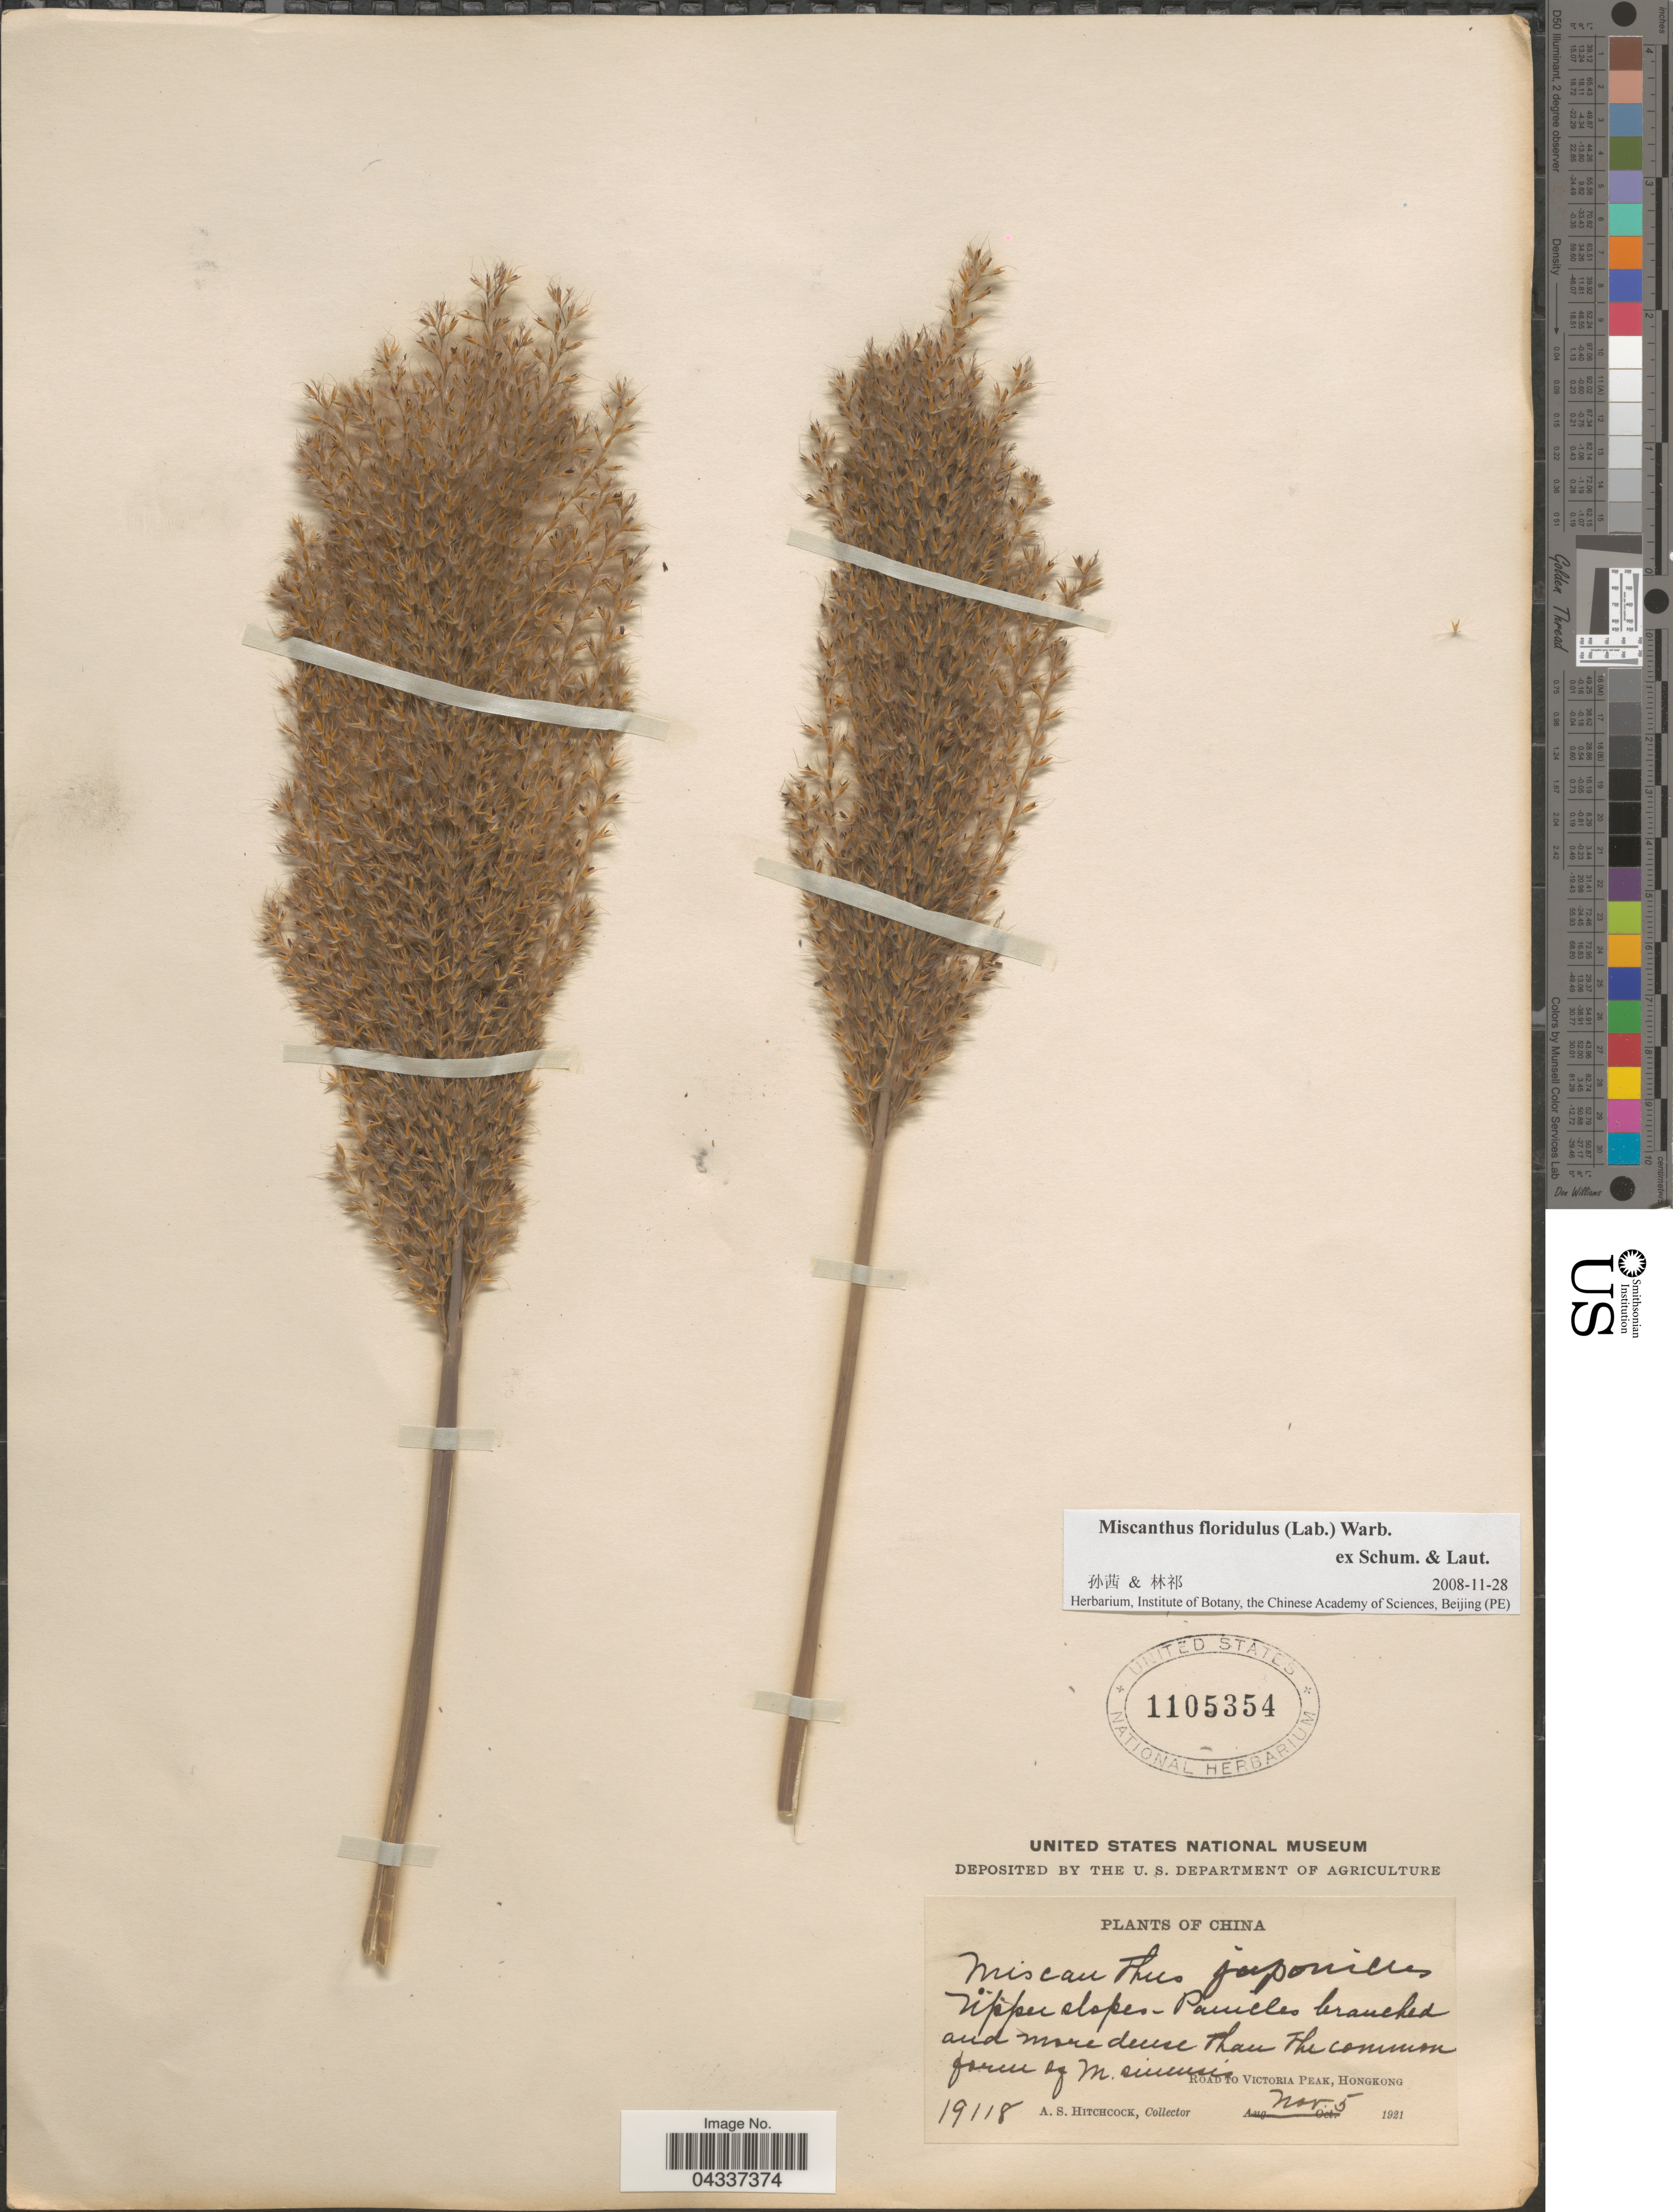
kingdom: Plantae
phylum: Tracheophyta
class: Liliopsida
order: Poales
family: Poaceae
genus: Miscanthus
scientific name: Miscanthus floridulus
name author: (Labill.) Warb.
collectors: A. S. Hitchcock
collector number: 19118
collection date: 1921-11-05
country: China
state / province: Hong Kong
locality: Road to Victoria Peak, Hongkong.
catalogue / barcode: US 1105354